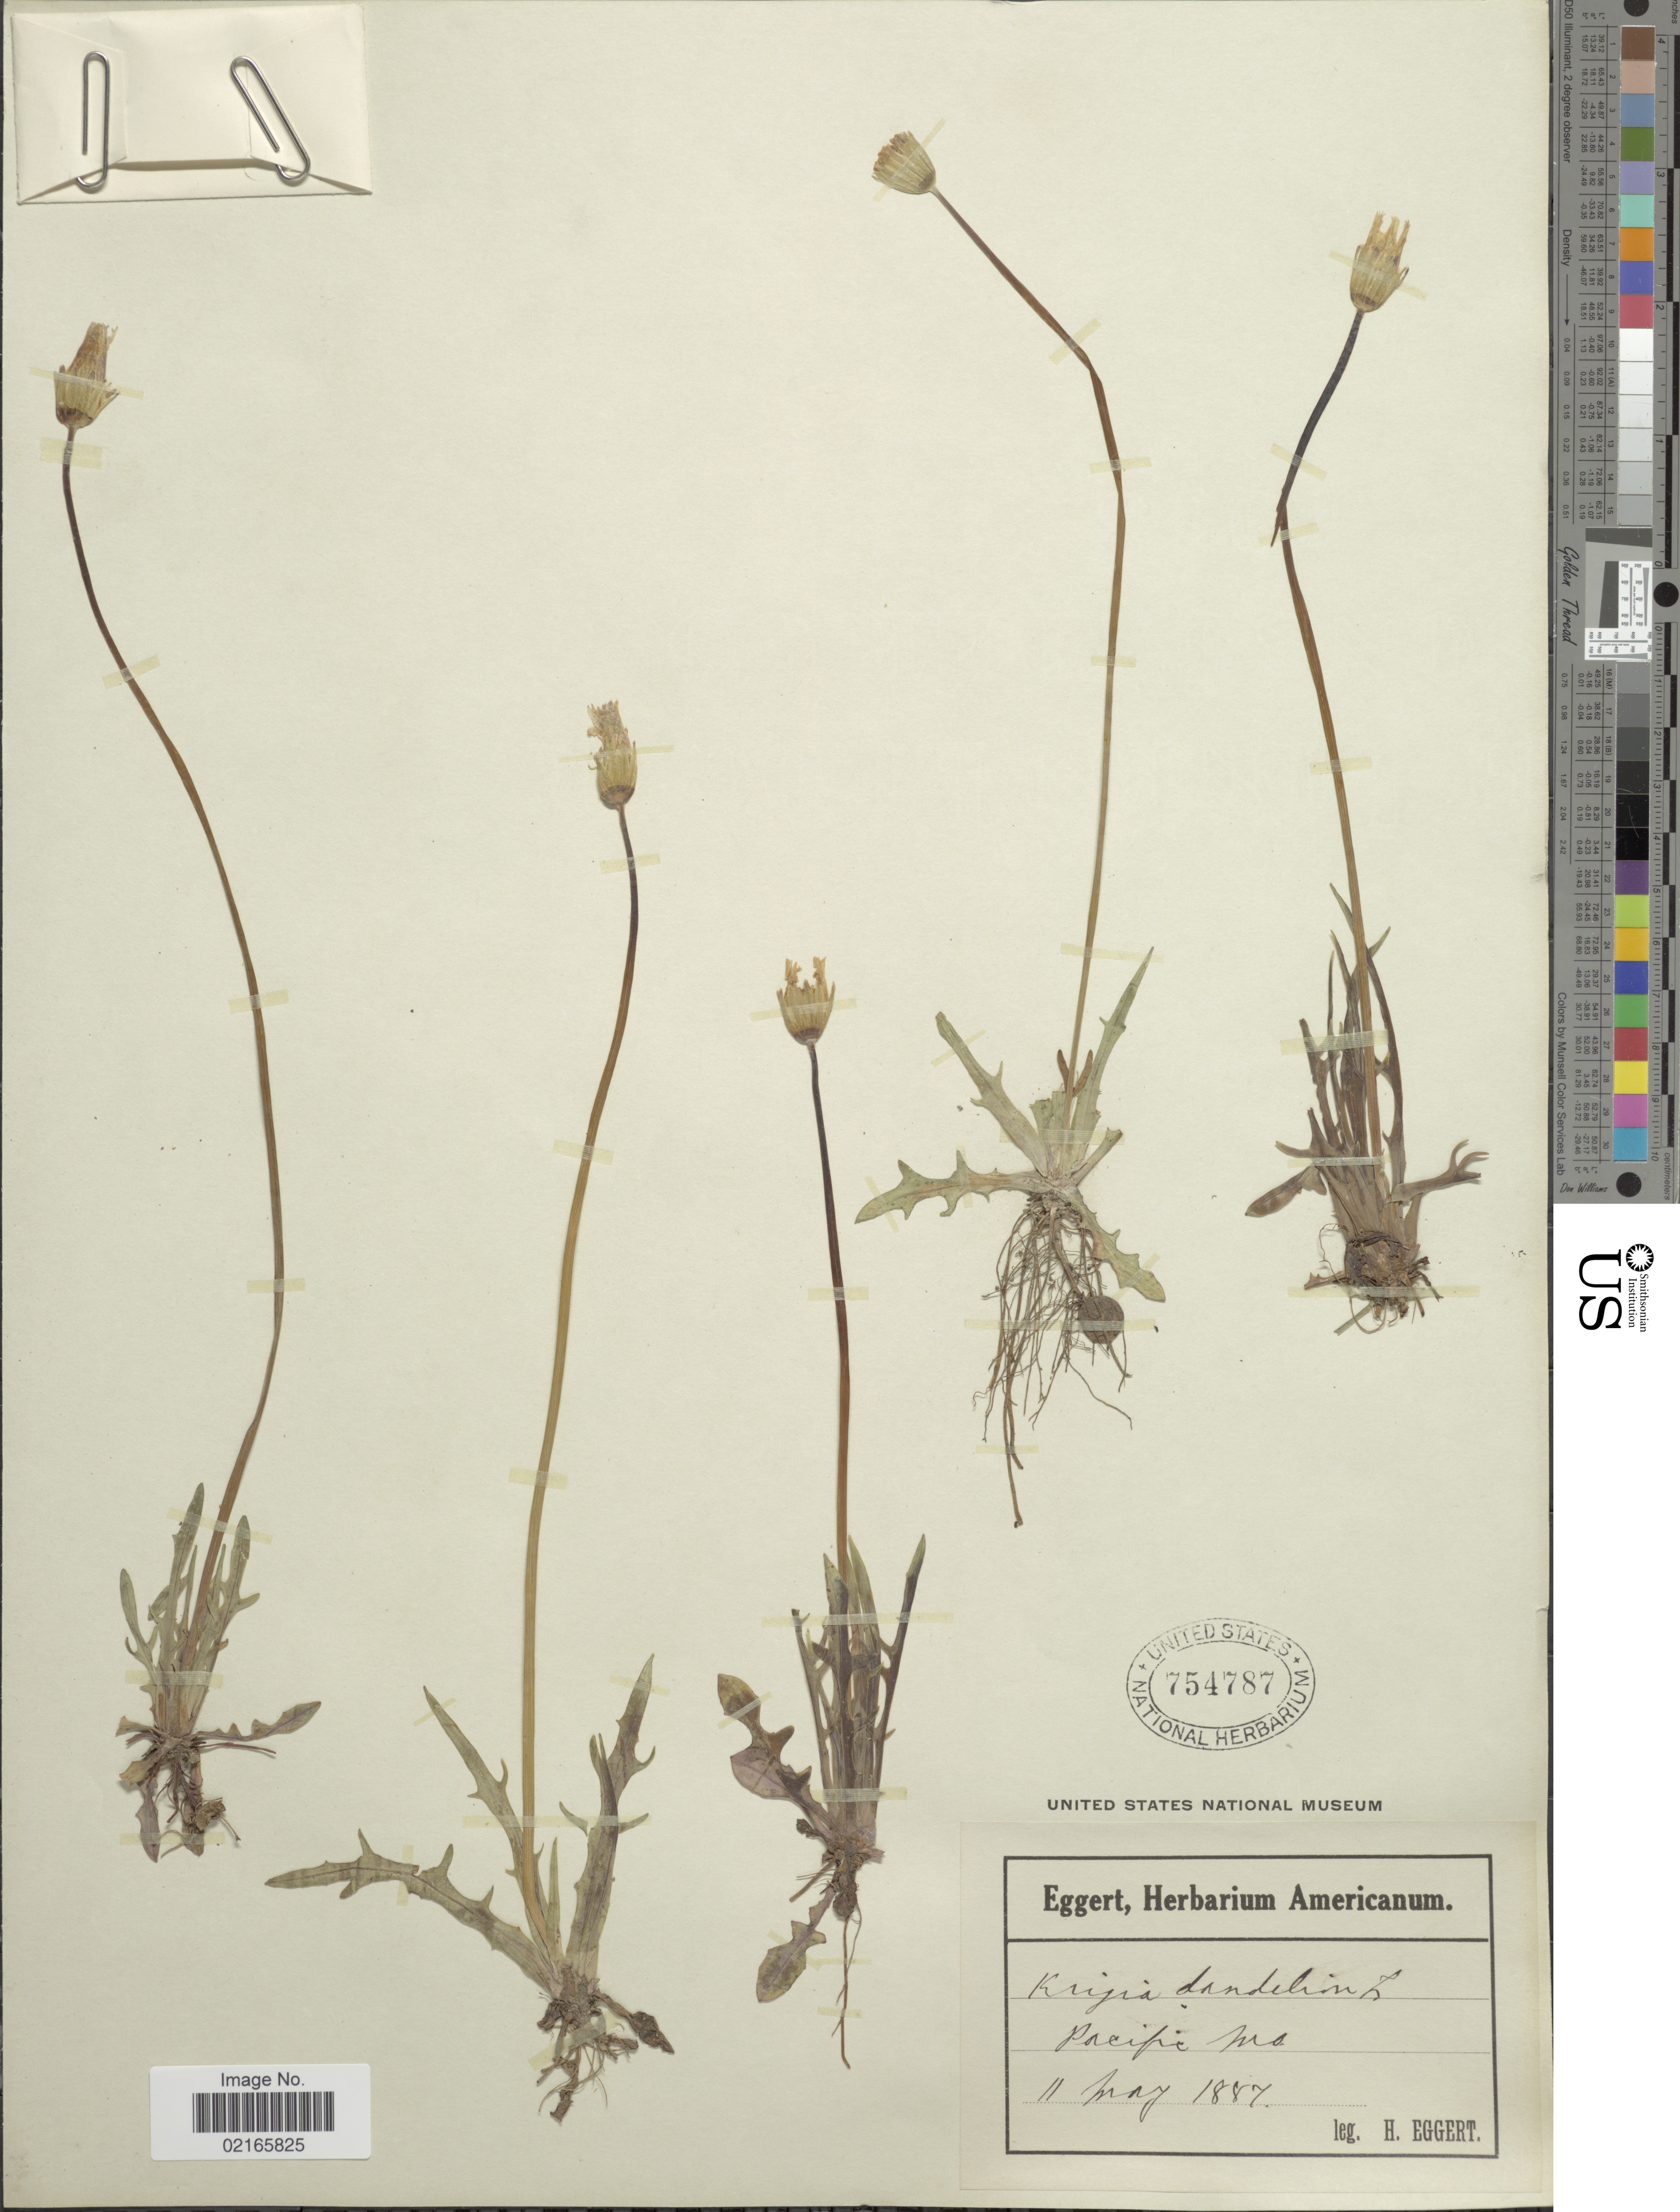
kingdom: Plantae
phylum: Tracheophyta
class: Magnoliopsida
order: Asterales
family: Asteraceae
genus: Krigia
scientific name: Krigia dandelion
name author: (L.) Nutt.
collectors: H. Eggert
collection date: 1887-05-11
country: United States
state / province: Missouri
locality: Pacific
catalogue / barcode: US 754787